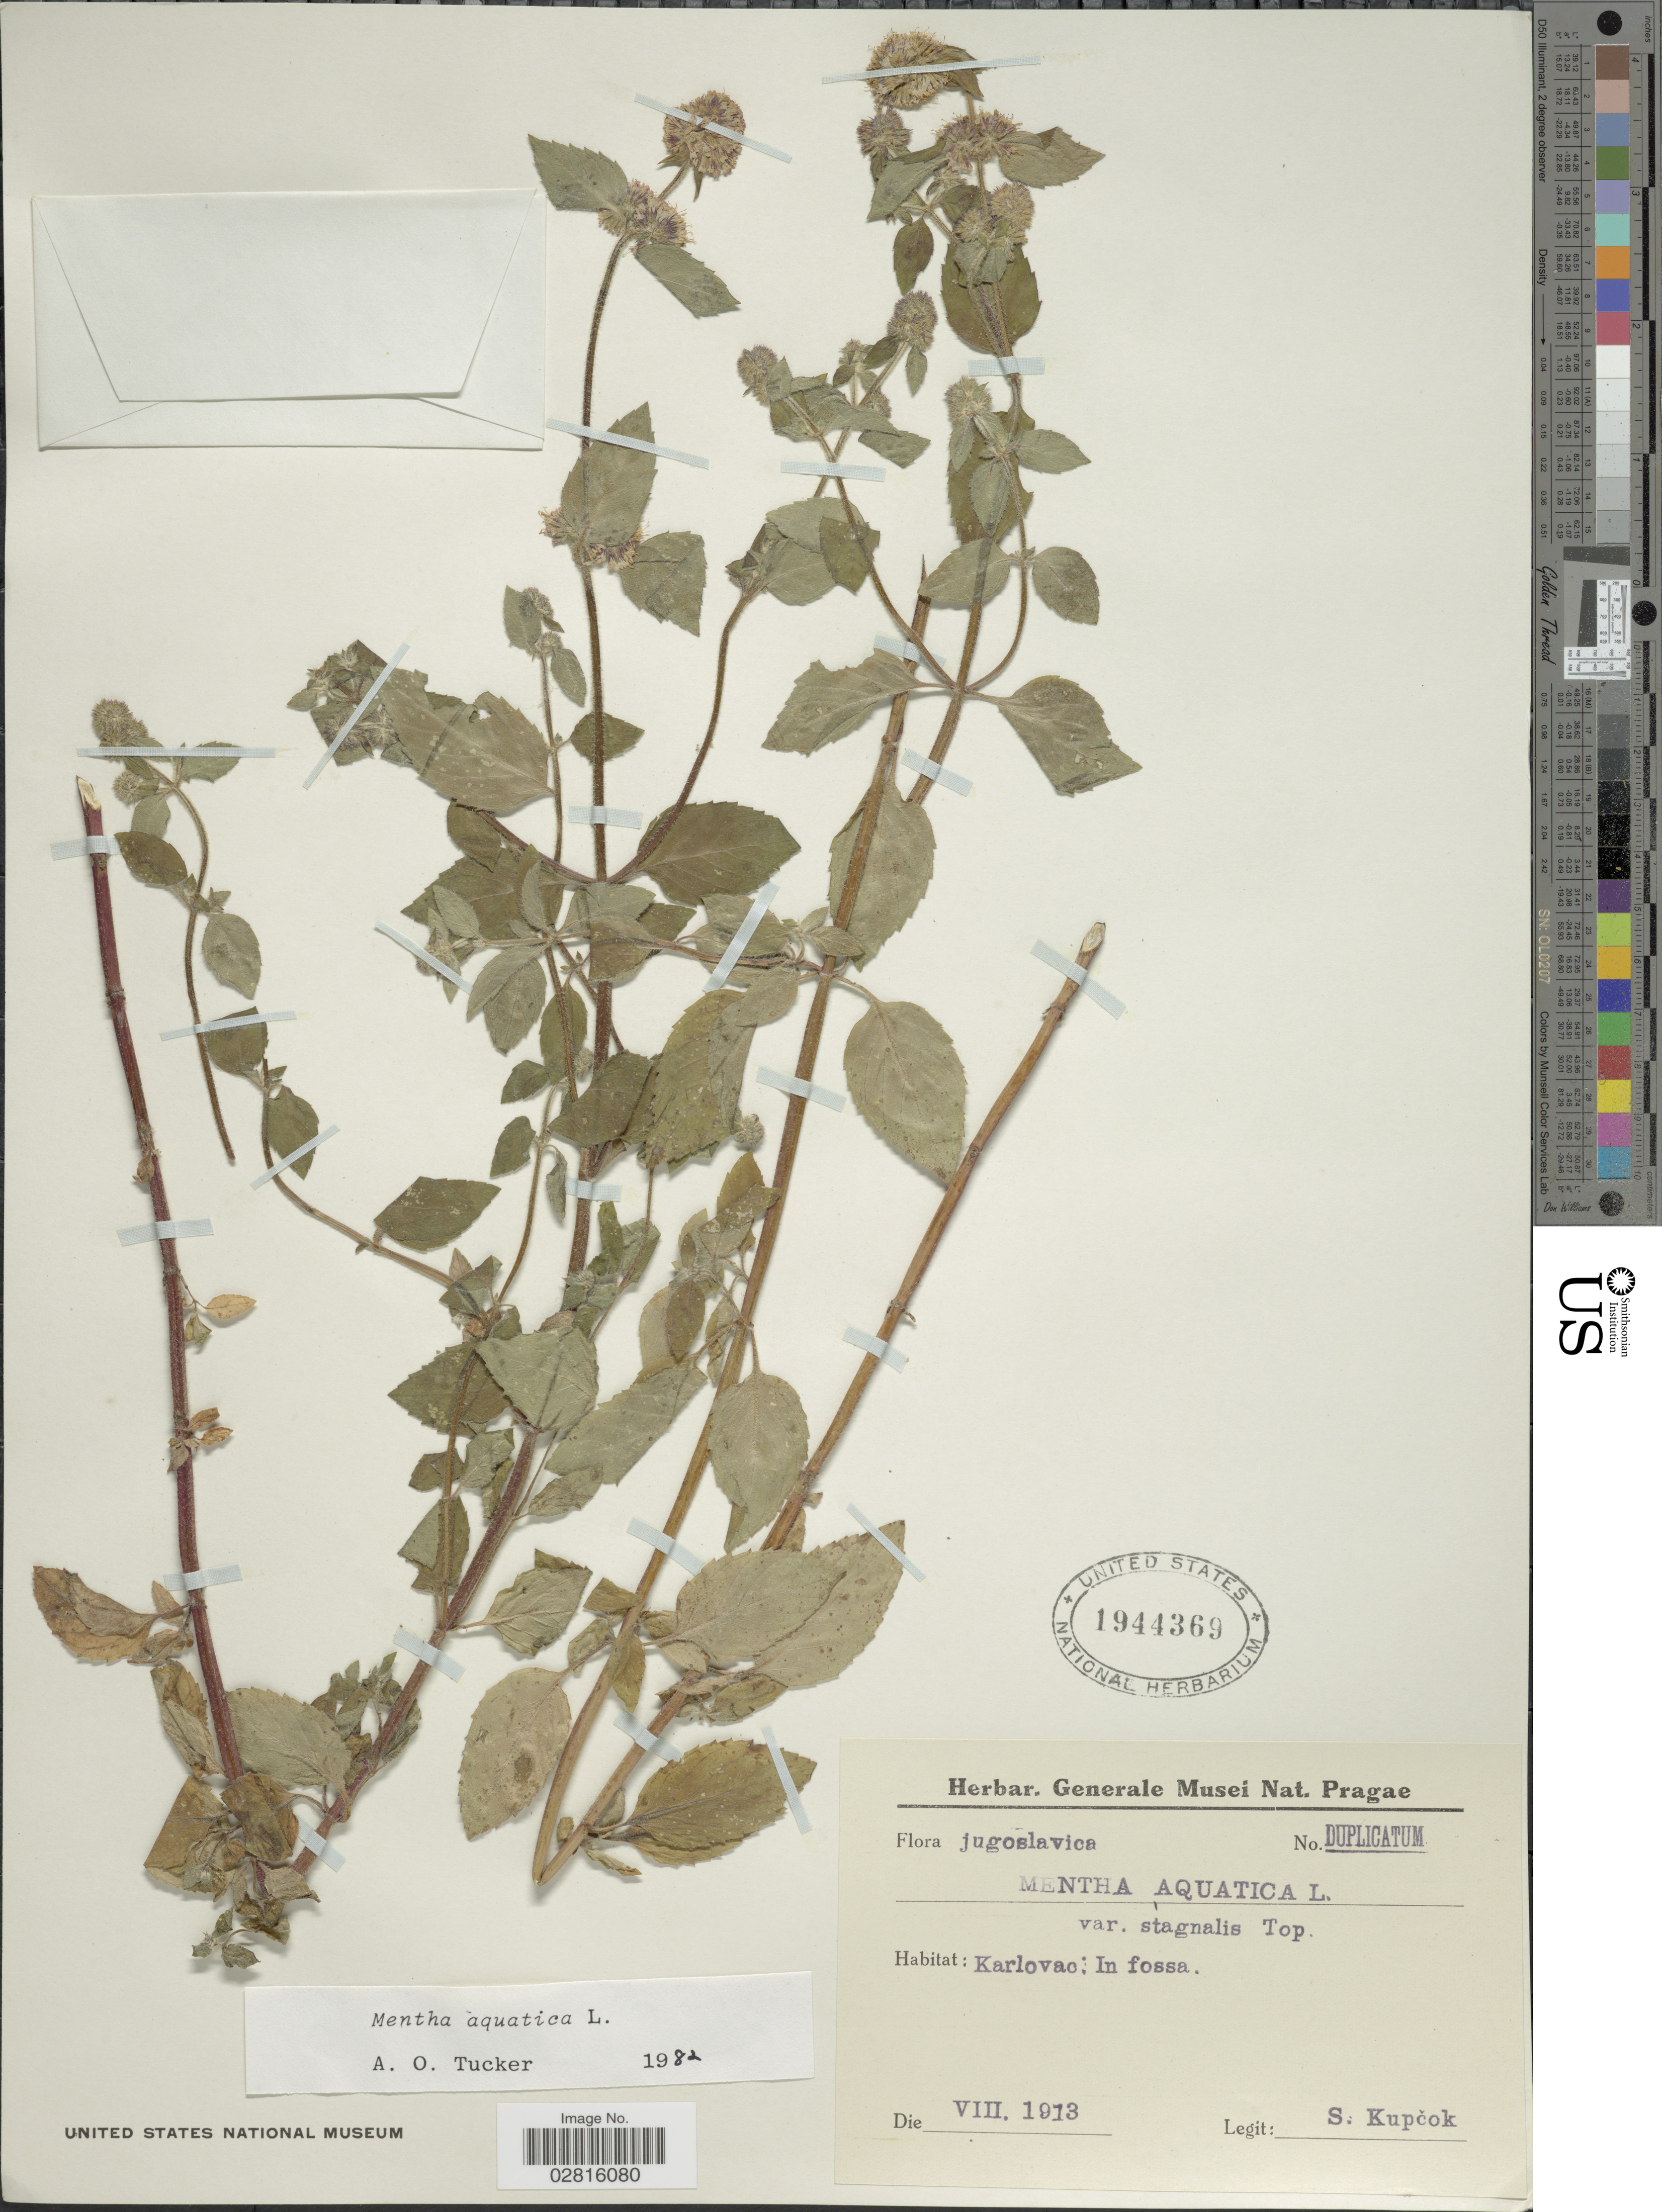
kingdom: Plantae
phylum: Tracheophyta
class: Magnoliopsida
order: Lamiales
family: Lamiaceae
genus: Mentha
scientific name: Mentha aquatica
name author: L.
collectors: S. Kupcok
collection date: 1913-08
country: Croatia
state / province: Karlovac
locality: Karlovac: In fossa.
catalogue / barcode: US 1944369